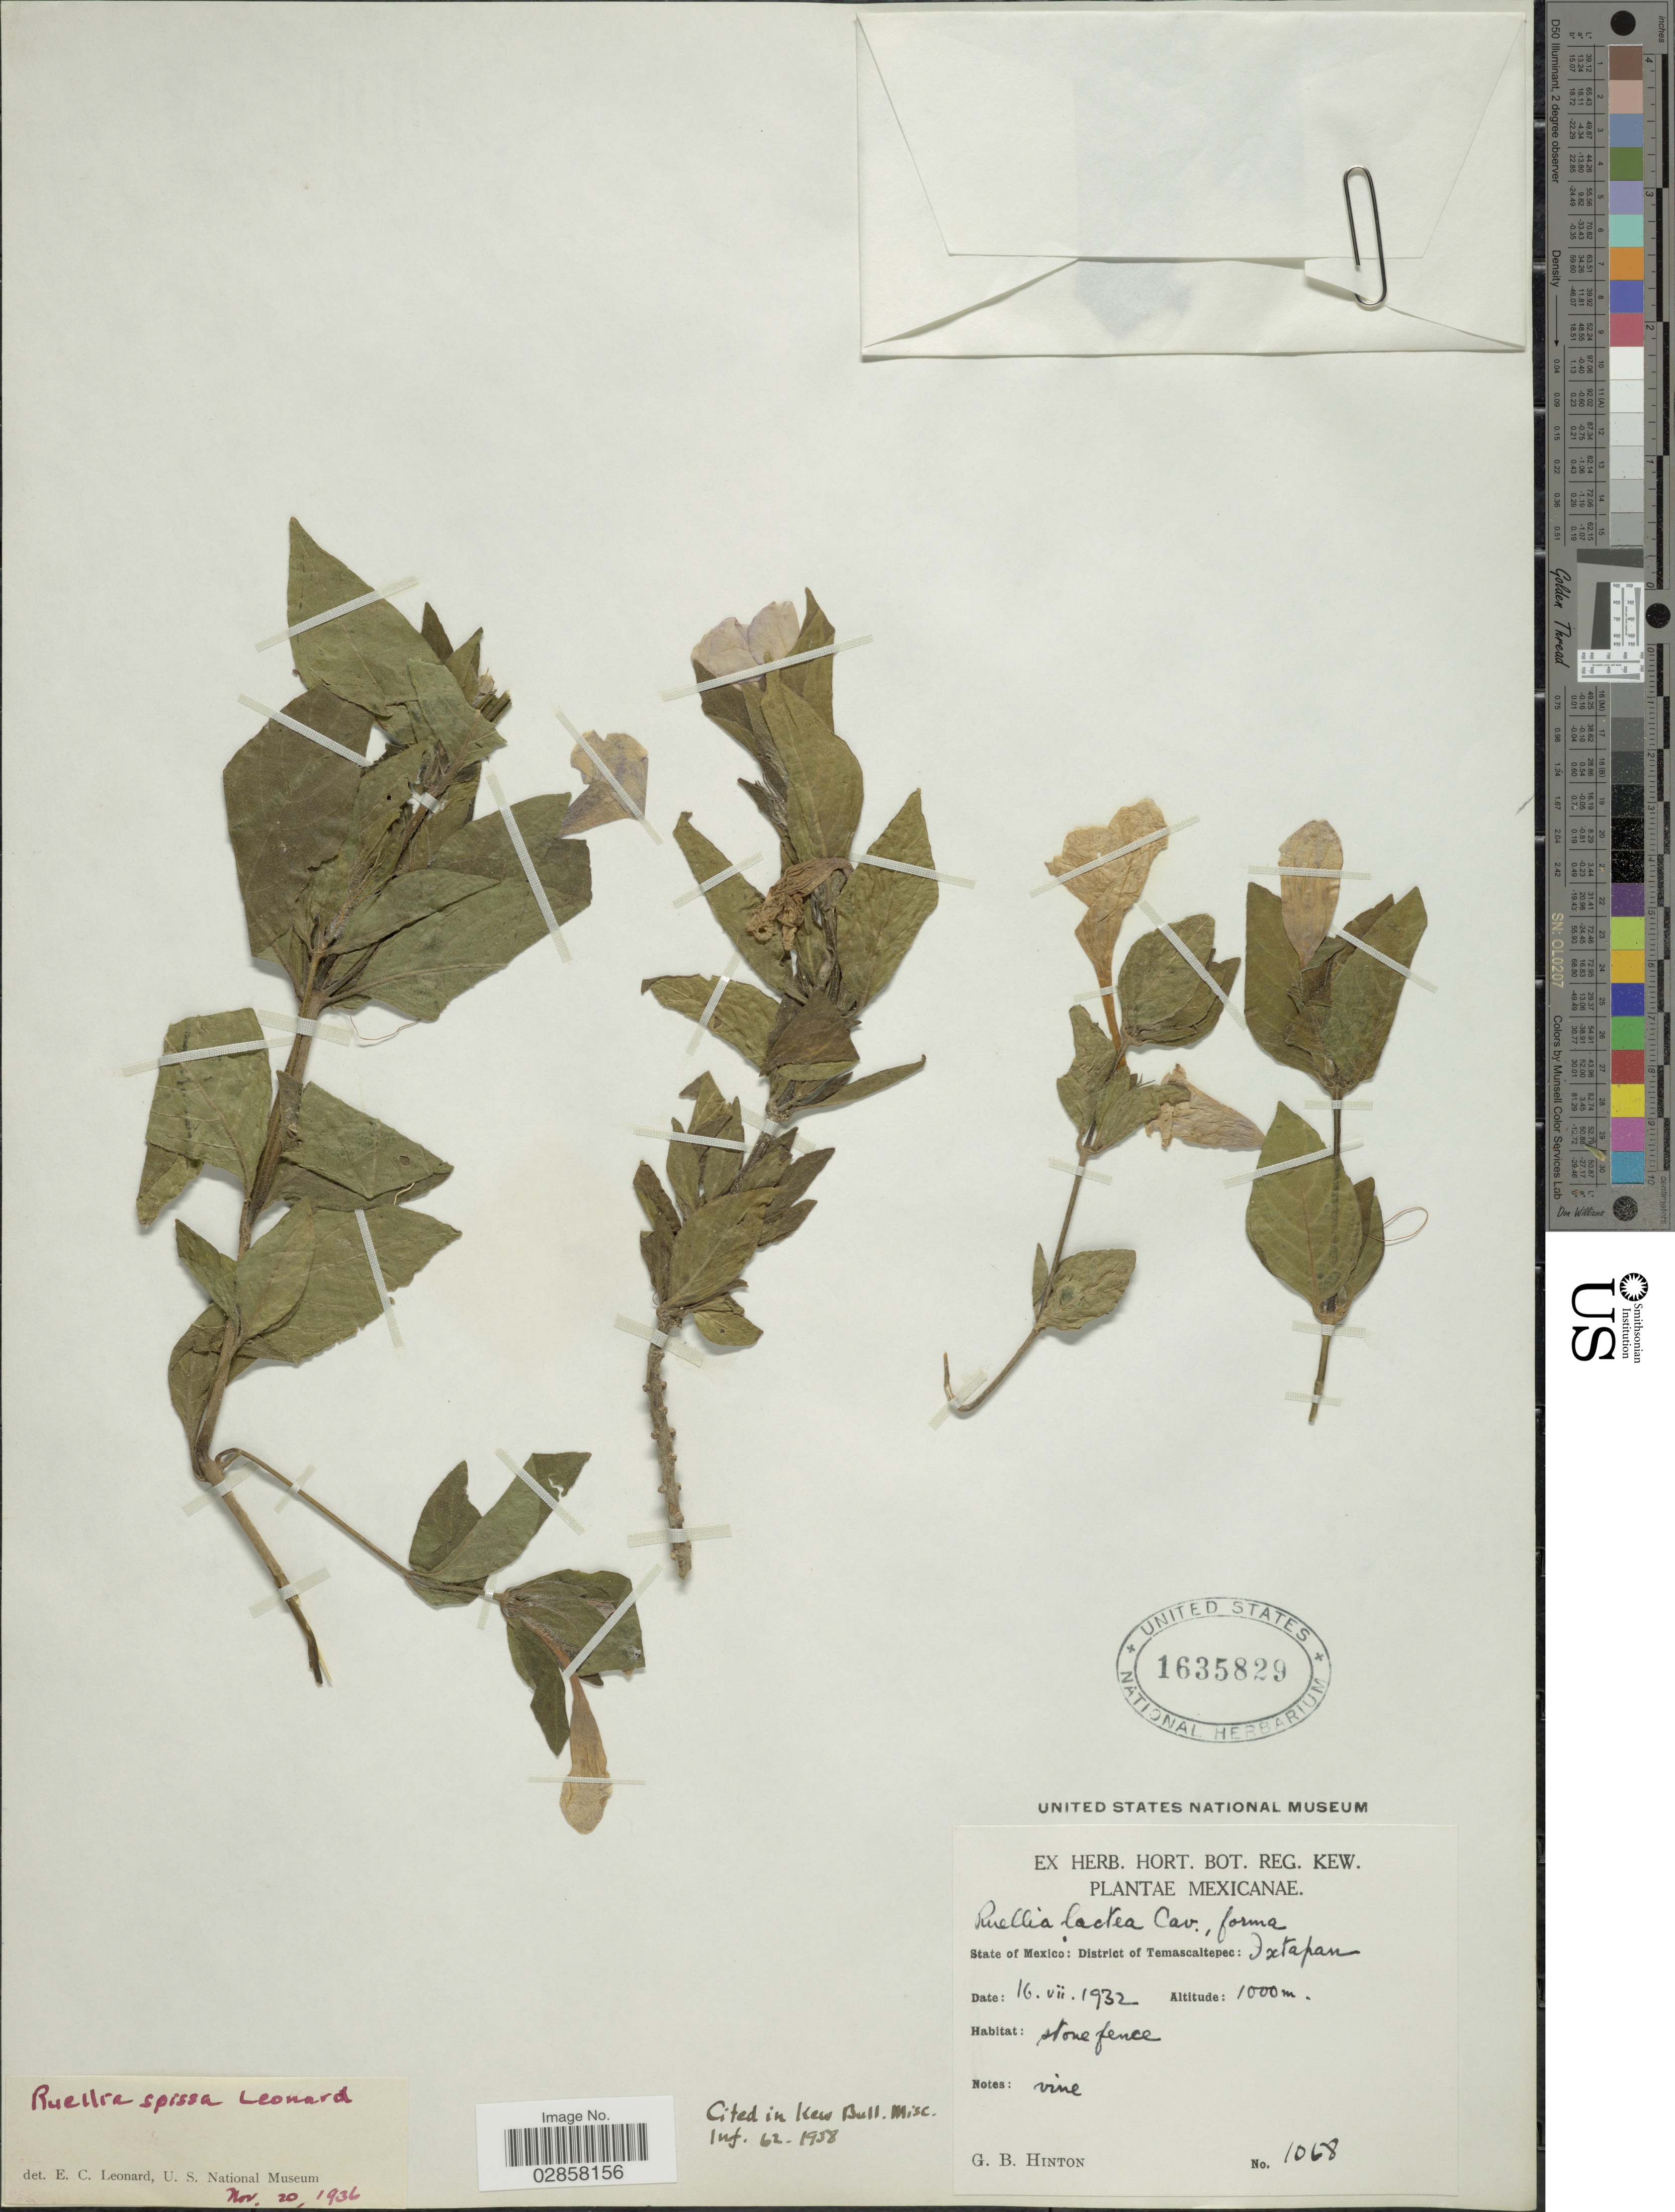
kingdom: Plantae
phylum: Tracheophyta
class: Magnoliopsida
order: Lamiales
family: Acanthaceae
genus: Ruellia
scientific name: Ruellia spissa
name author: Leonard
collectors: G. B. Hinton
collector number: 1068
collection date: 1932-07-16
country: Mexico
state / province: México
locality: District of Temascaltepec: Ixtapan.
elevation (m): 1000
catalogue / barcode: US 1635829